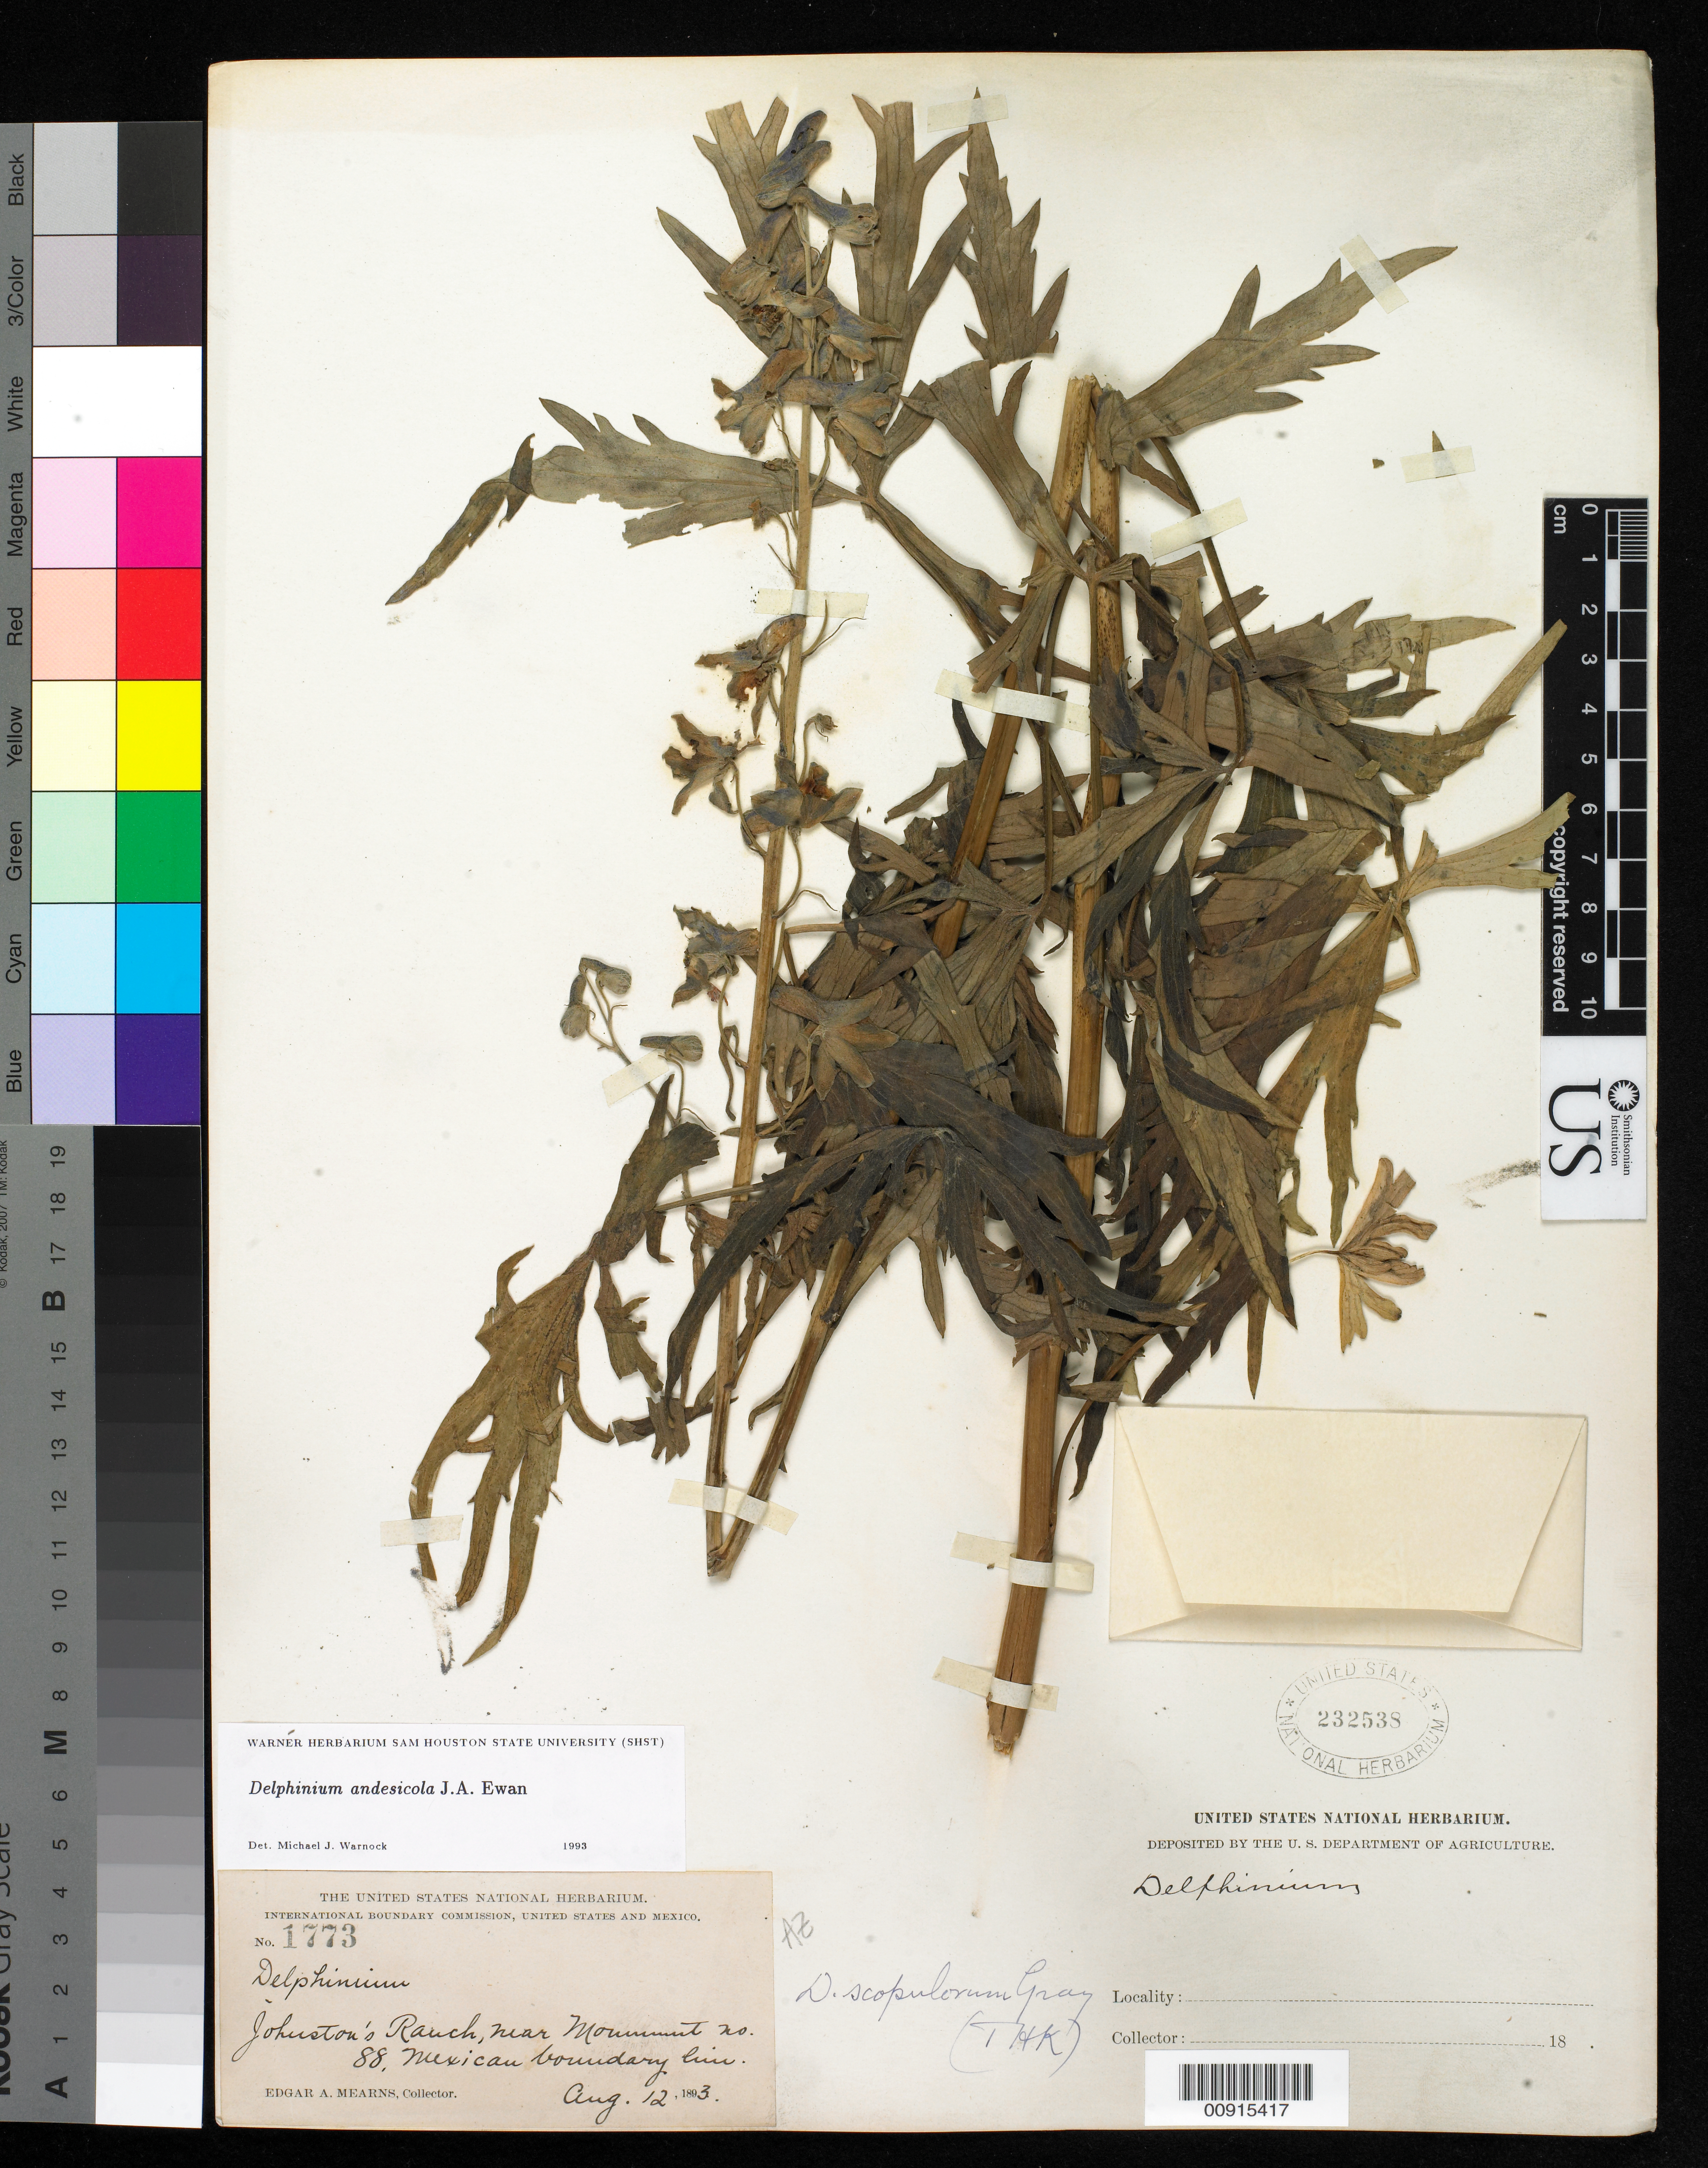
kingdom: Plantae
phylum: Tracheophyta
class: Magnoliopsida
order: Ranunculales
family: Ranunculaceae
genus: Delphinium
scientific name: Delphinium andesicola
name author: Ewan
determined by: Warnock, M. J., (SHST), Sam Houston State University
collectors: E. A. Mearns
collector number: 1773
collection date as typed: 12 Aug 1893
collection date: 1893-08-12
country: United States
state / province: Arizona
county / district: Cochise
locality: Johnston's Ranch, near Monument no. 88. Mexican Boundary Line.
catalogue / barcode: US 232538